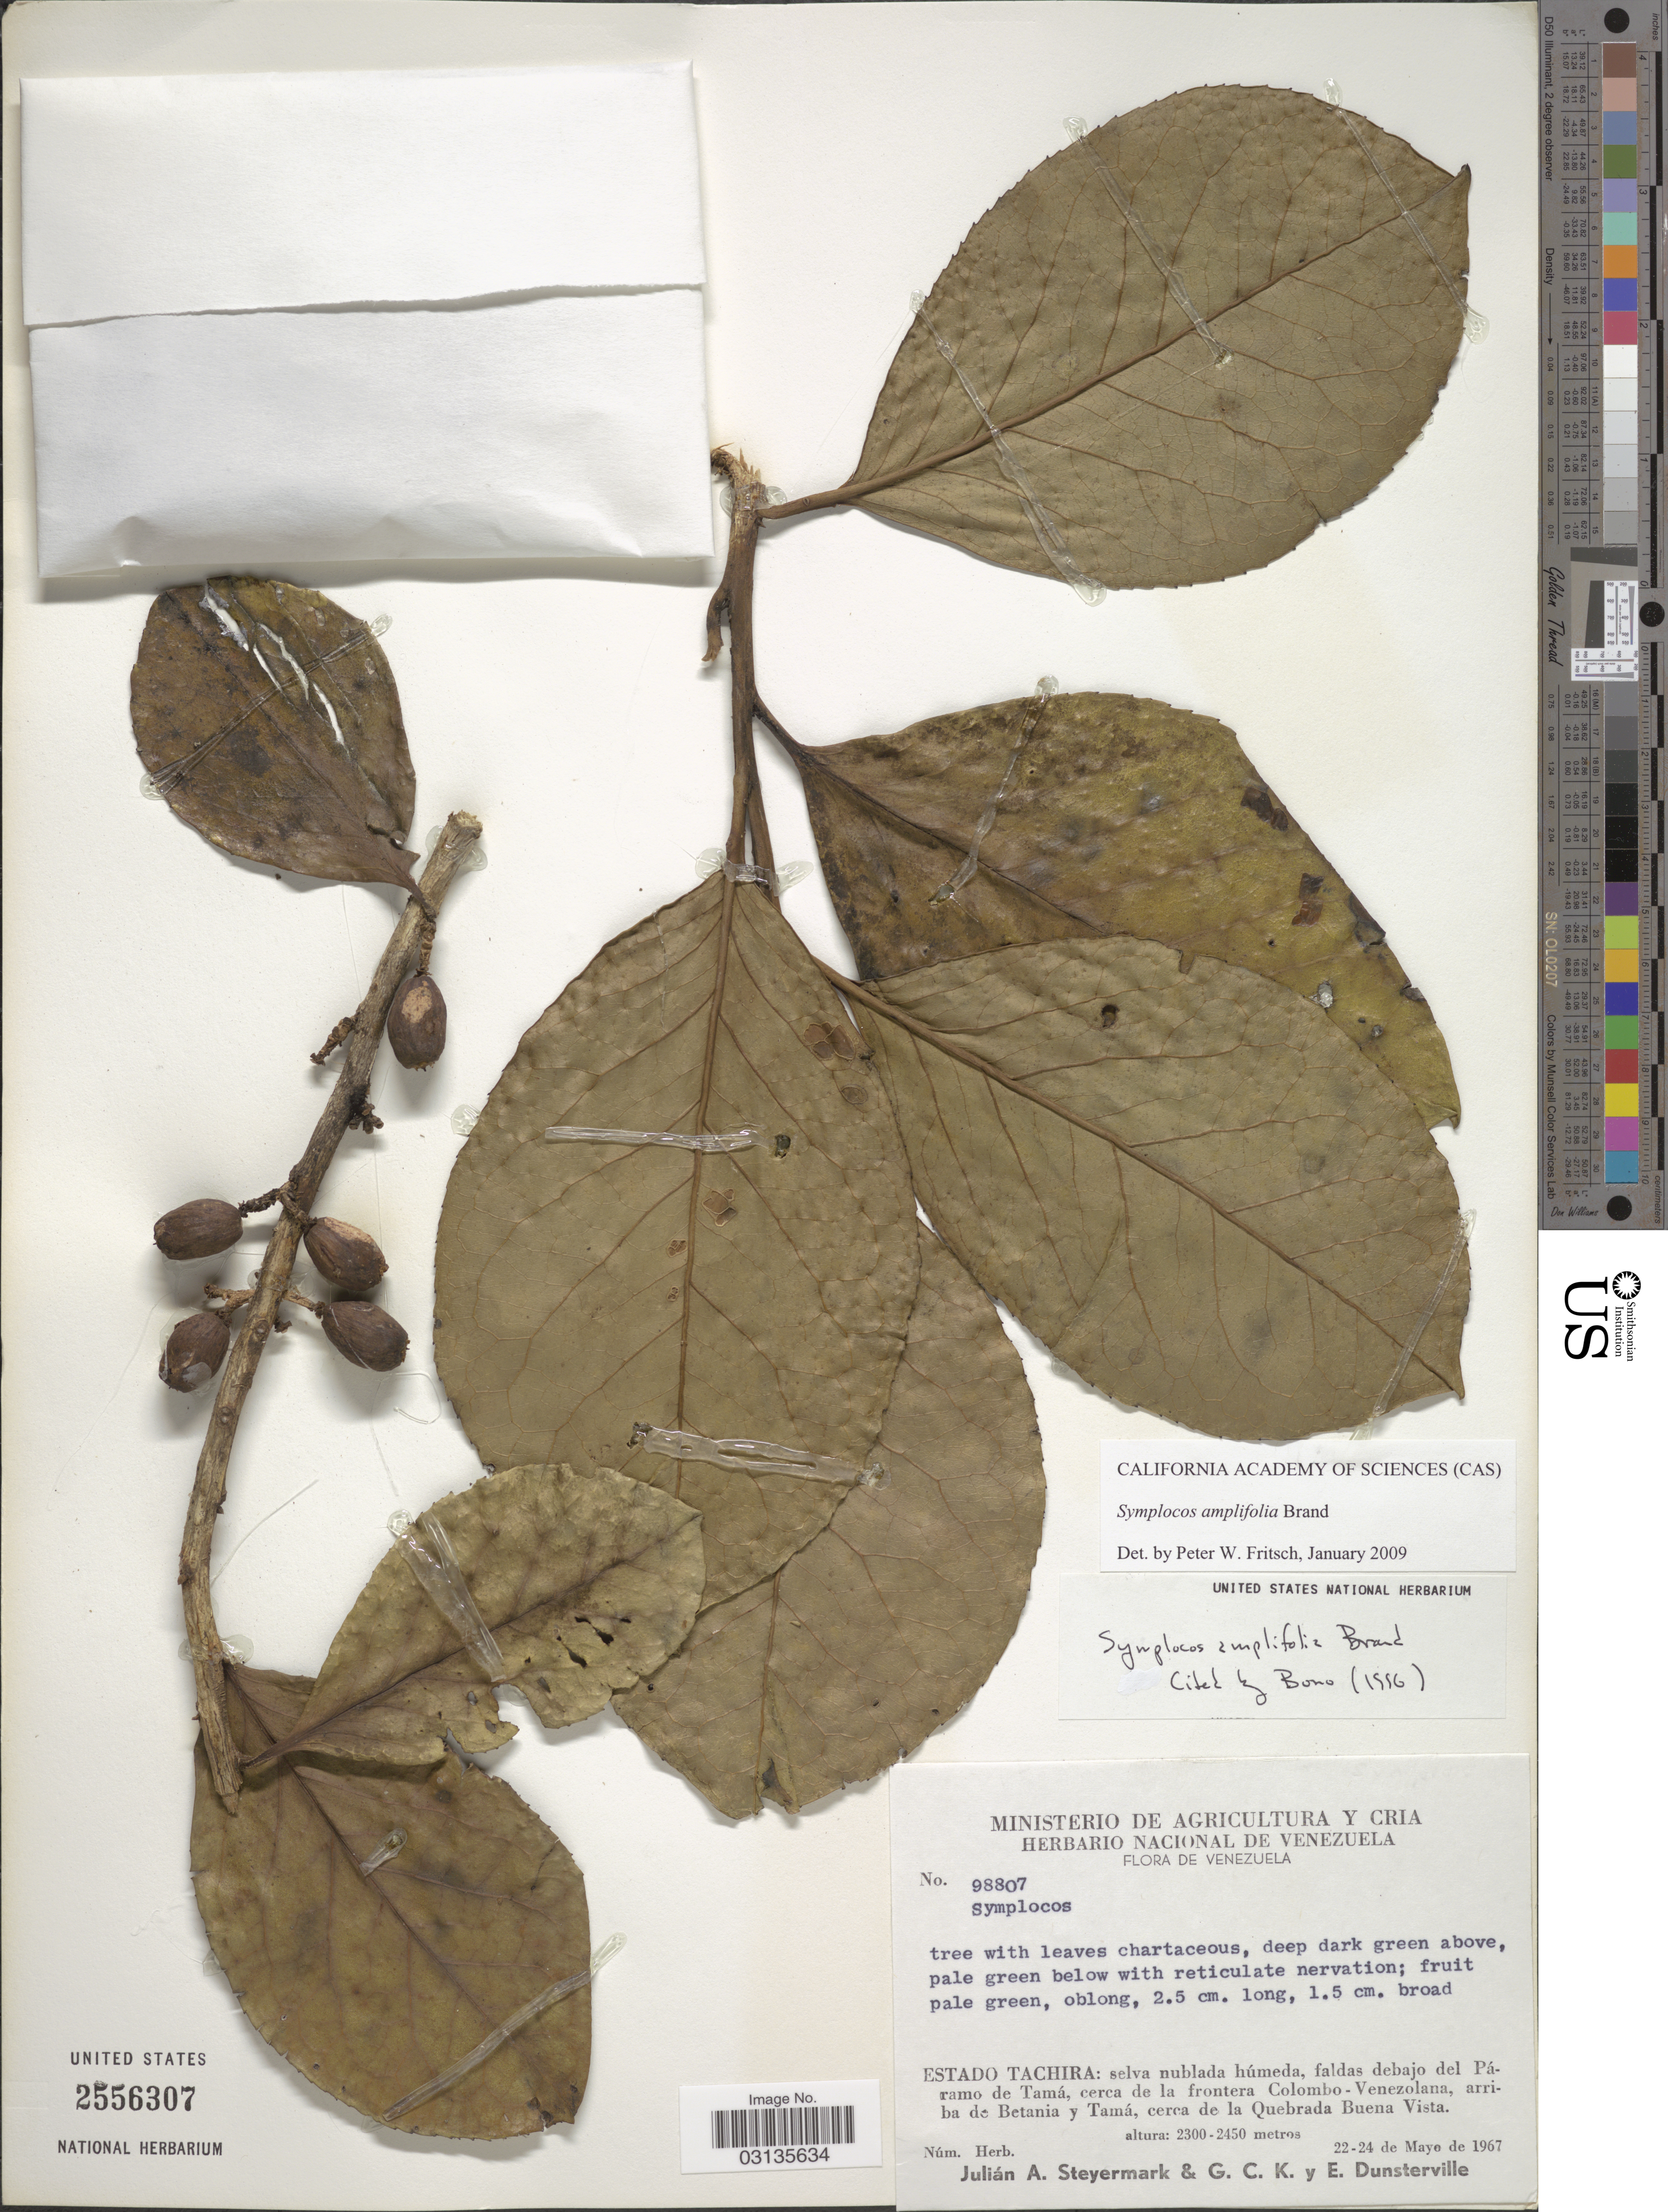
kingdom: Plantae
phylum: Tracheophyta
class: Magnoliopsida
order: Ericales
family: Symplocaceae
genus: Symplocos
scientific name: Symplocos amplifolia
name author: Brand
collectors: J. Steyermark, G. C. K. Dunsterville & E. Dunsterville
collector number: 98807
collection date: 1967-05-22/1967-05-24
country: Venezuela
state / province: Tachira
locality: Selva nublada húmeda, faldas debajo del Páramo de Tamá, cerca de la frontera Colombo-Venezolana, arriba de Betania y Tamá, cerca de la Quebrada Buena Vista.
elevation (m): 2300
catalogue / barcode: US 2556307